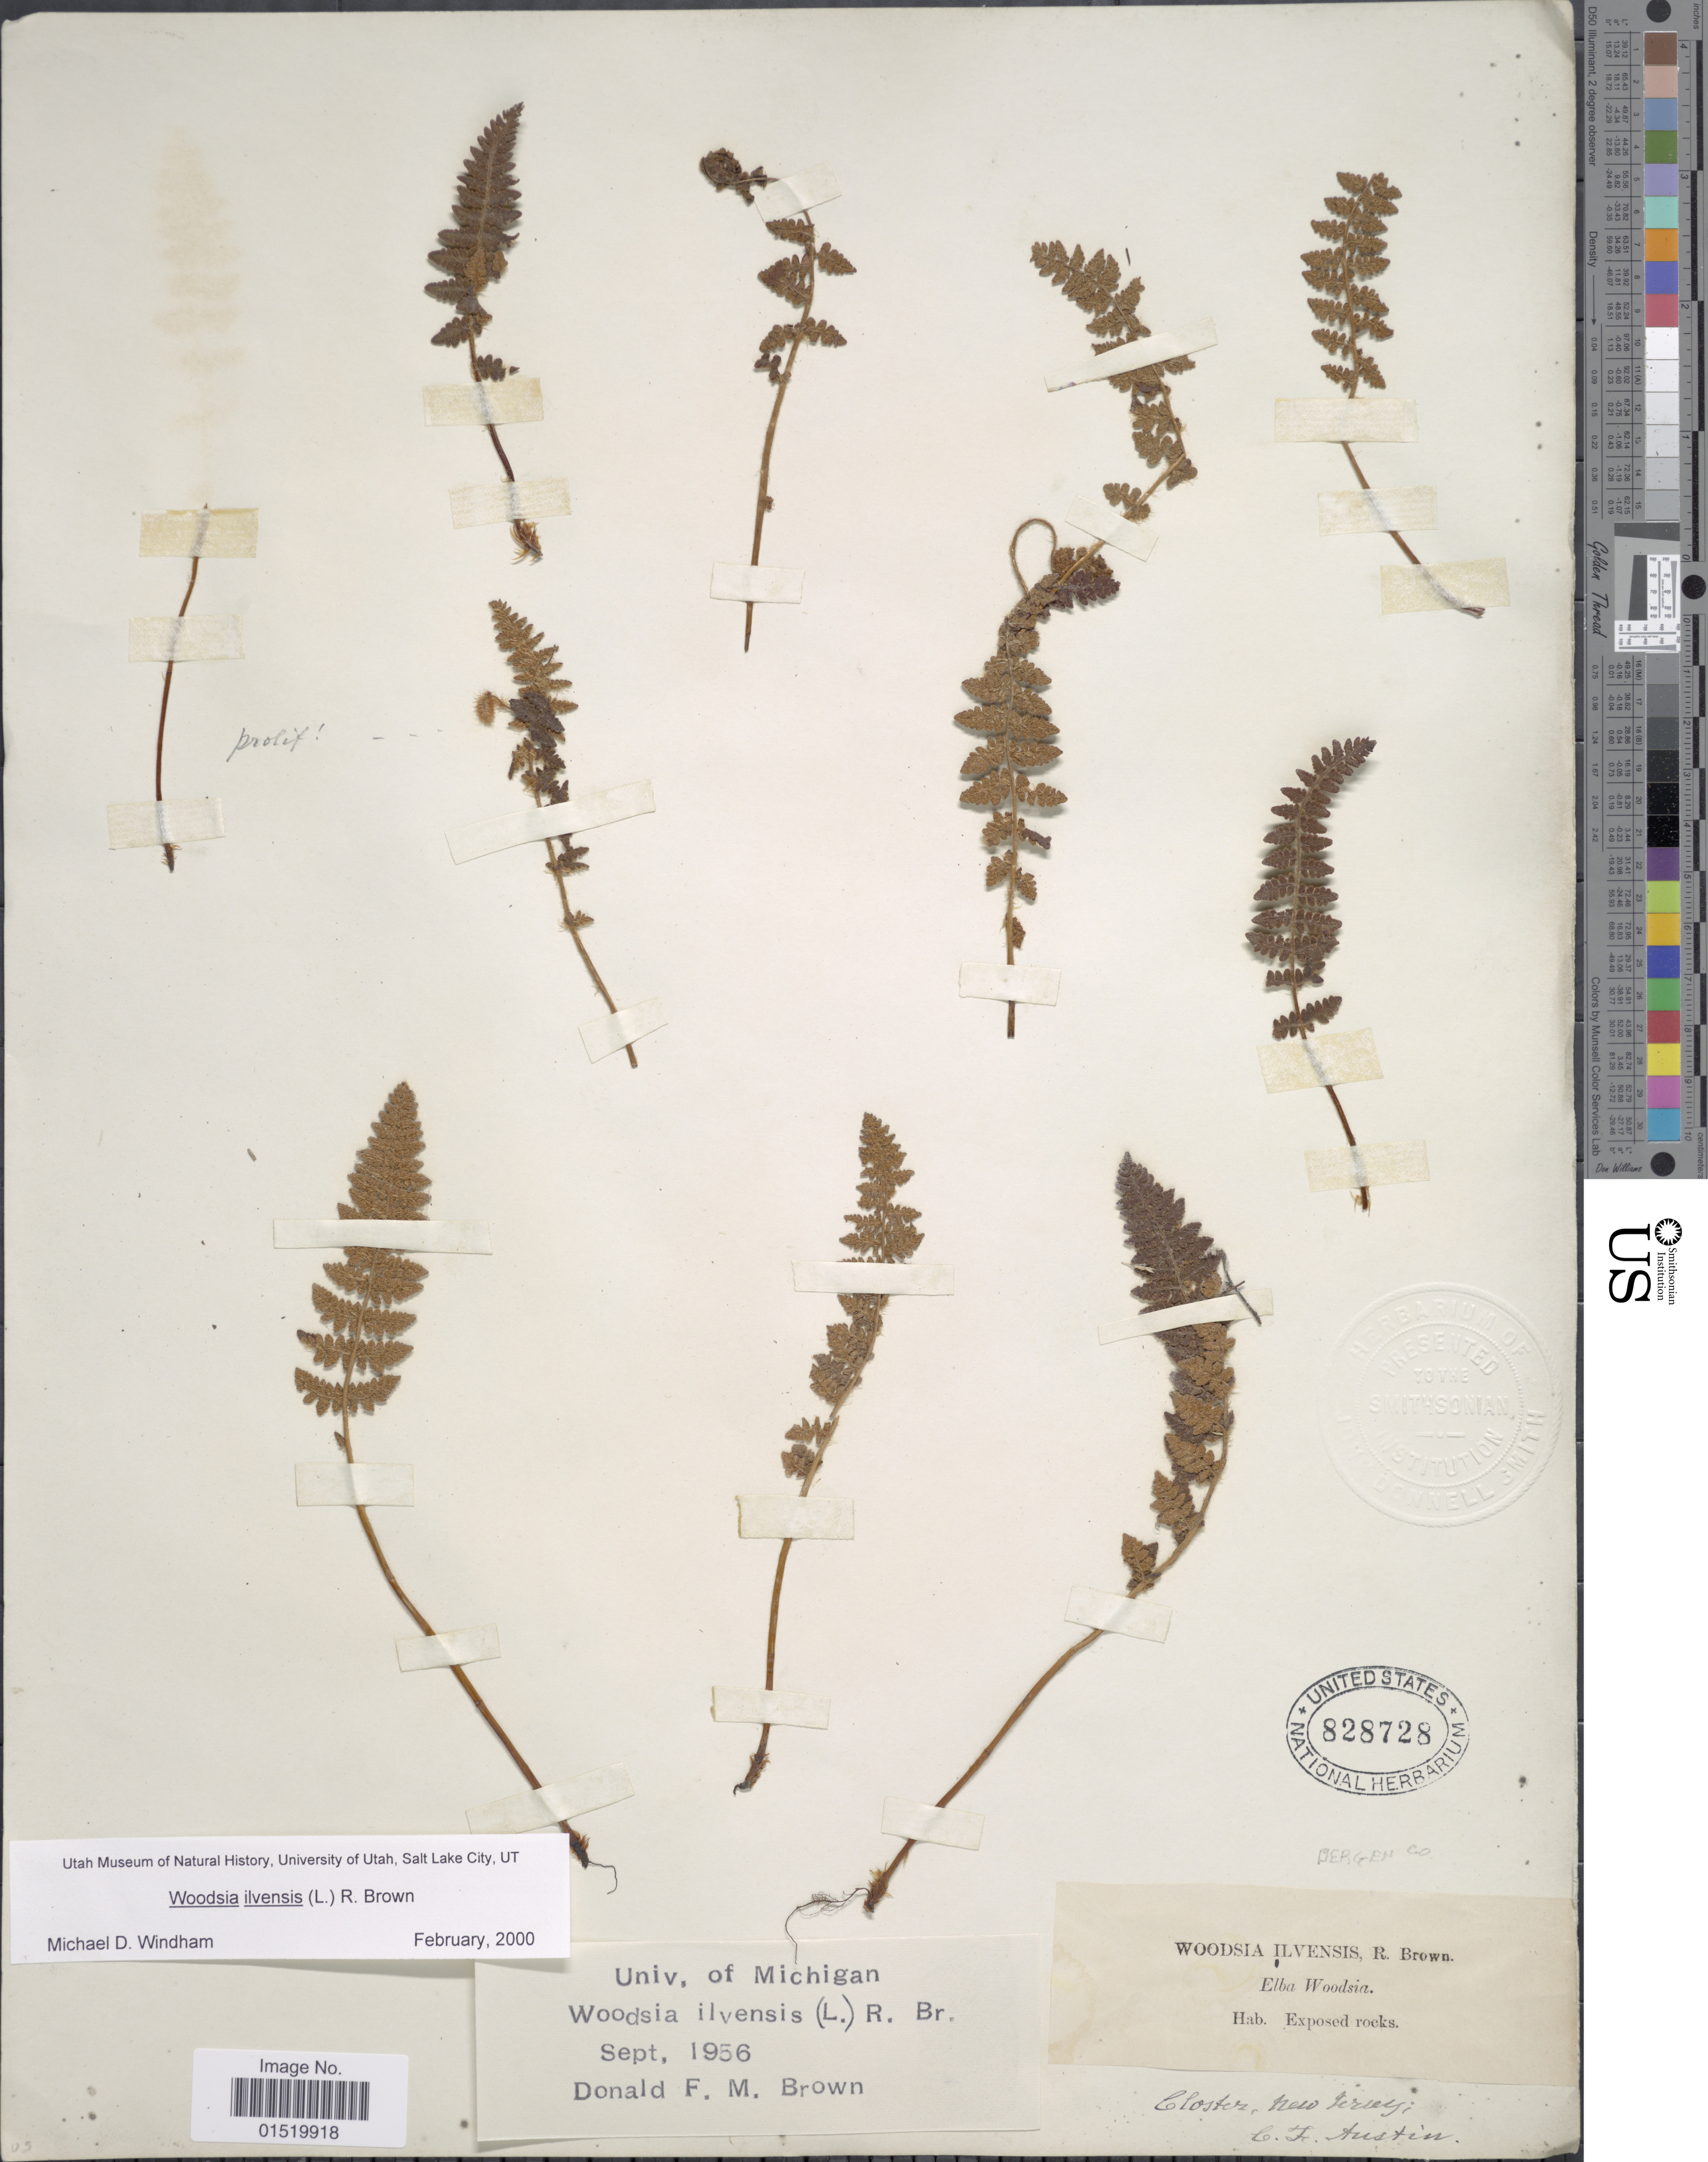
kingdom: Plantae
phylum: Tracheophyta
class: Polypodiopsida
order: Polypodiales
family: Woodsiaceae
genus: Woodsia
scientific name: Woodsia ilvensis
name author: (L.) R. Br.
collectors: C. F. Austin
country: United States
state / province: New Jersey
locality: Closter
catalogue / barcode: US 828728